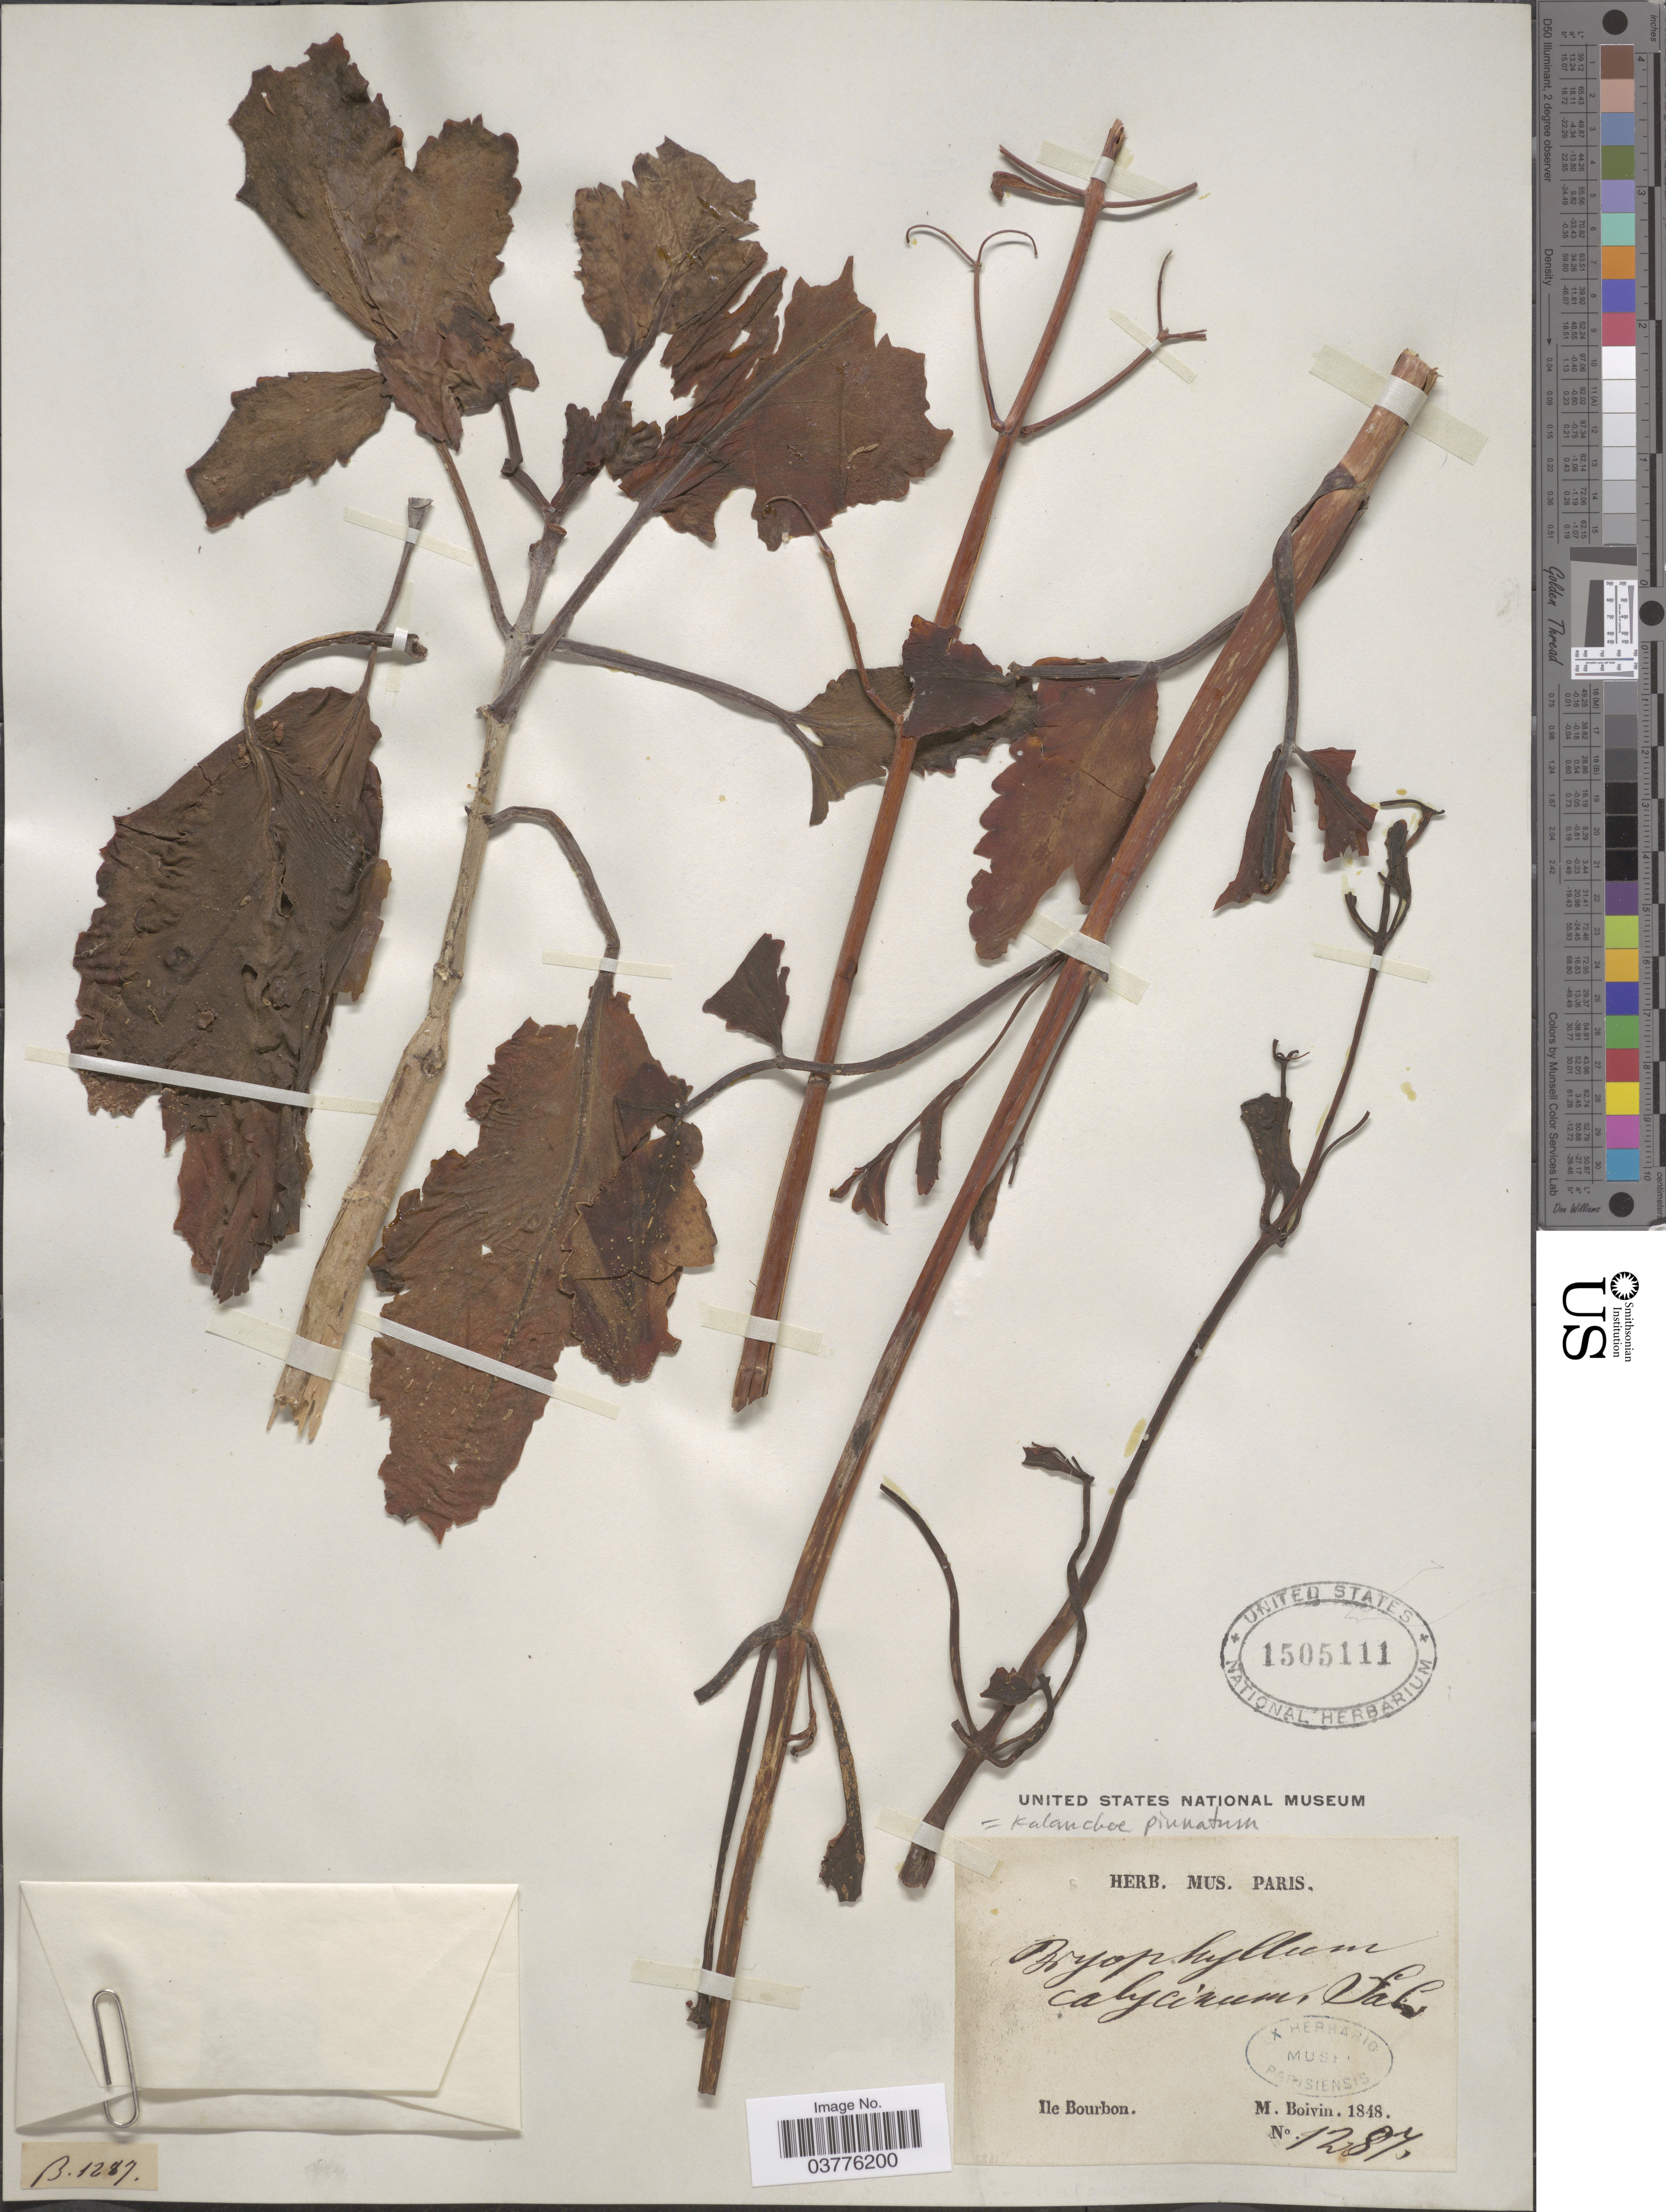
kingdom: Plantae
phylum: Tracheophyta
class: Magnoliopsida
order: Saxifragales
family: Crassulaceae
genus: Kalanchoe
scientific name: Kalanchoe pinnata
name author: (Lam.) Pers.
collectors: M. Boivin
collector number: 1287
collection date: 1848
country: Réunion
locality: Ile Bourbon.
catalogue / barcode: US 1505111